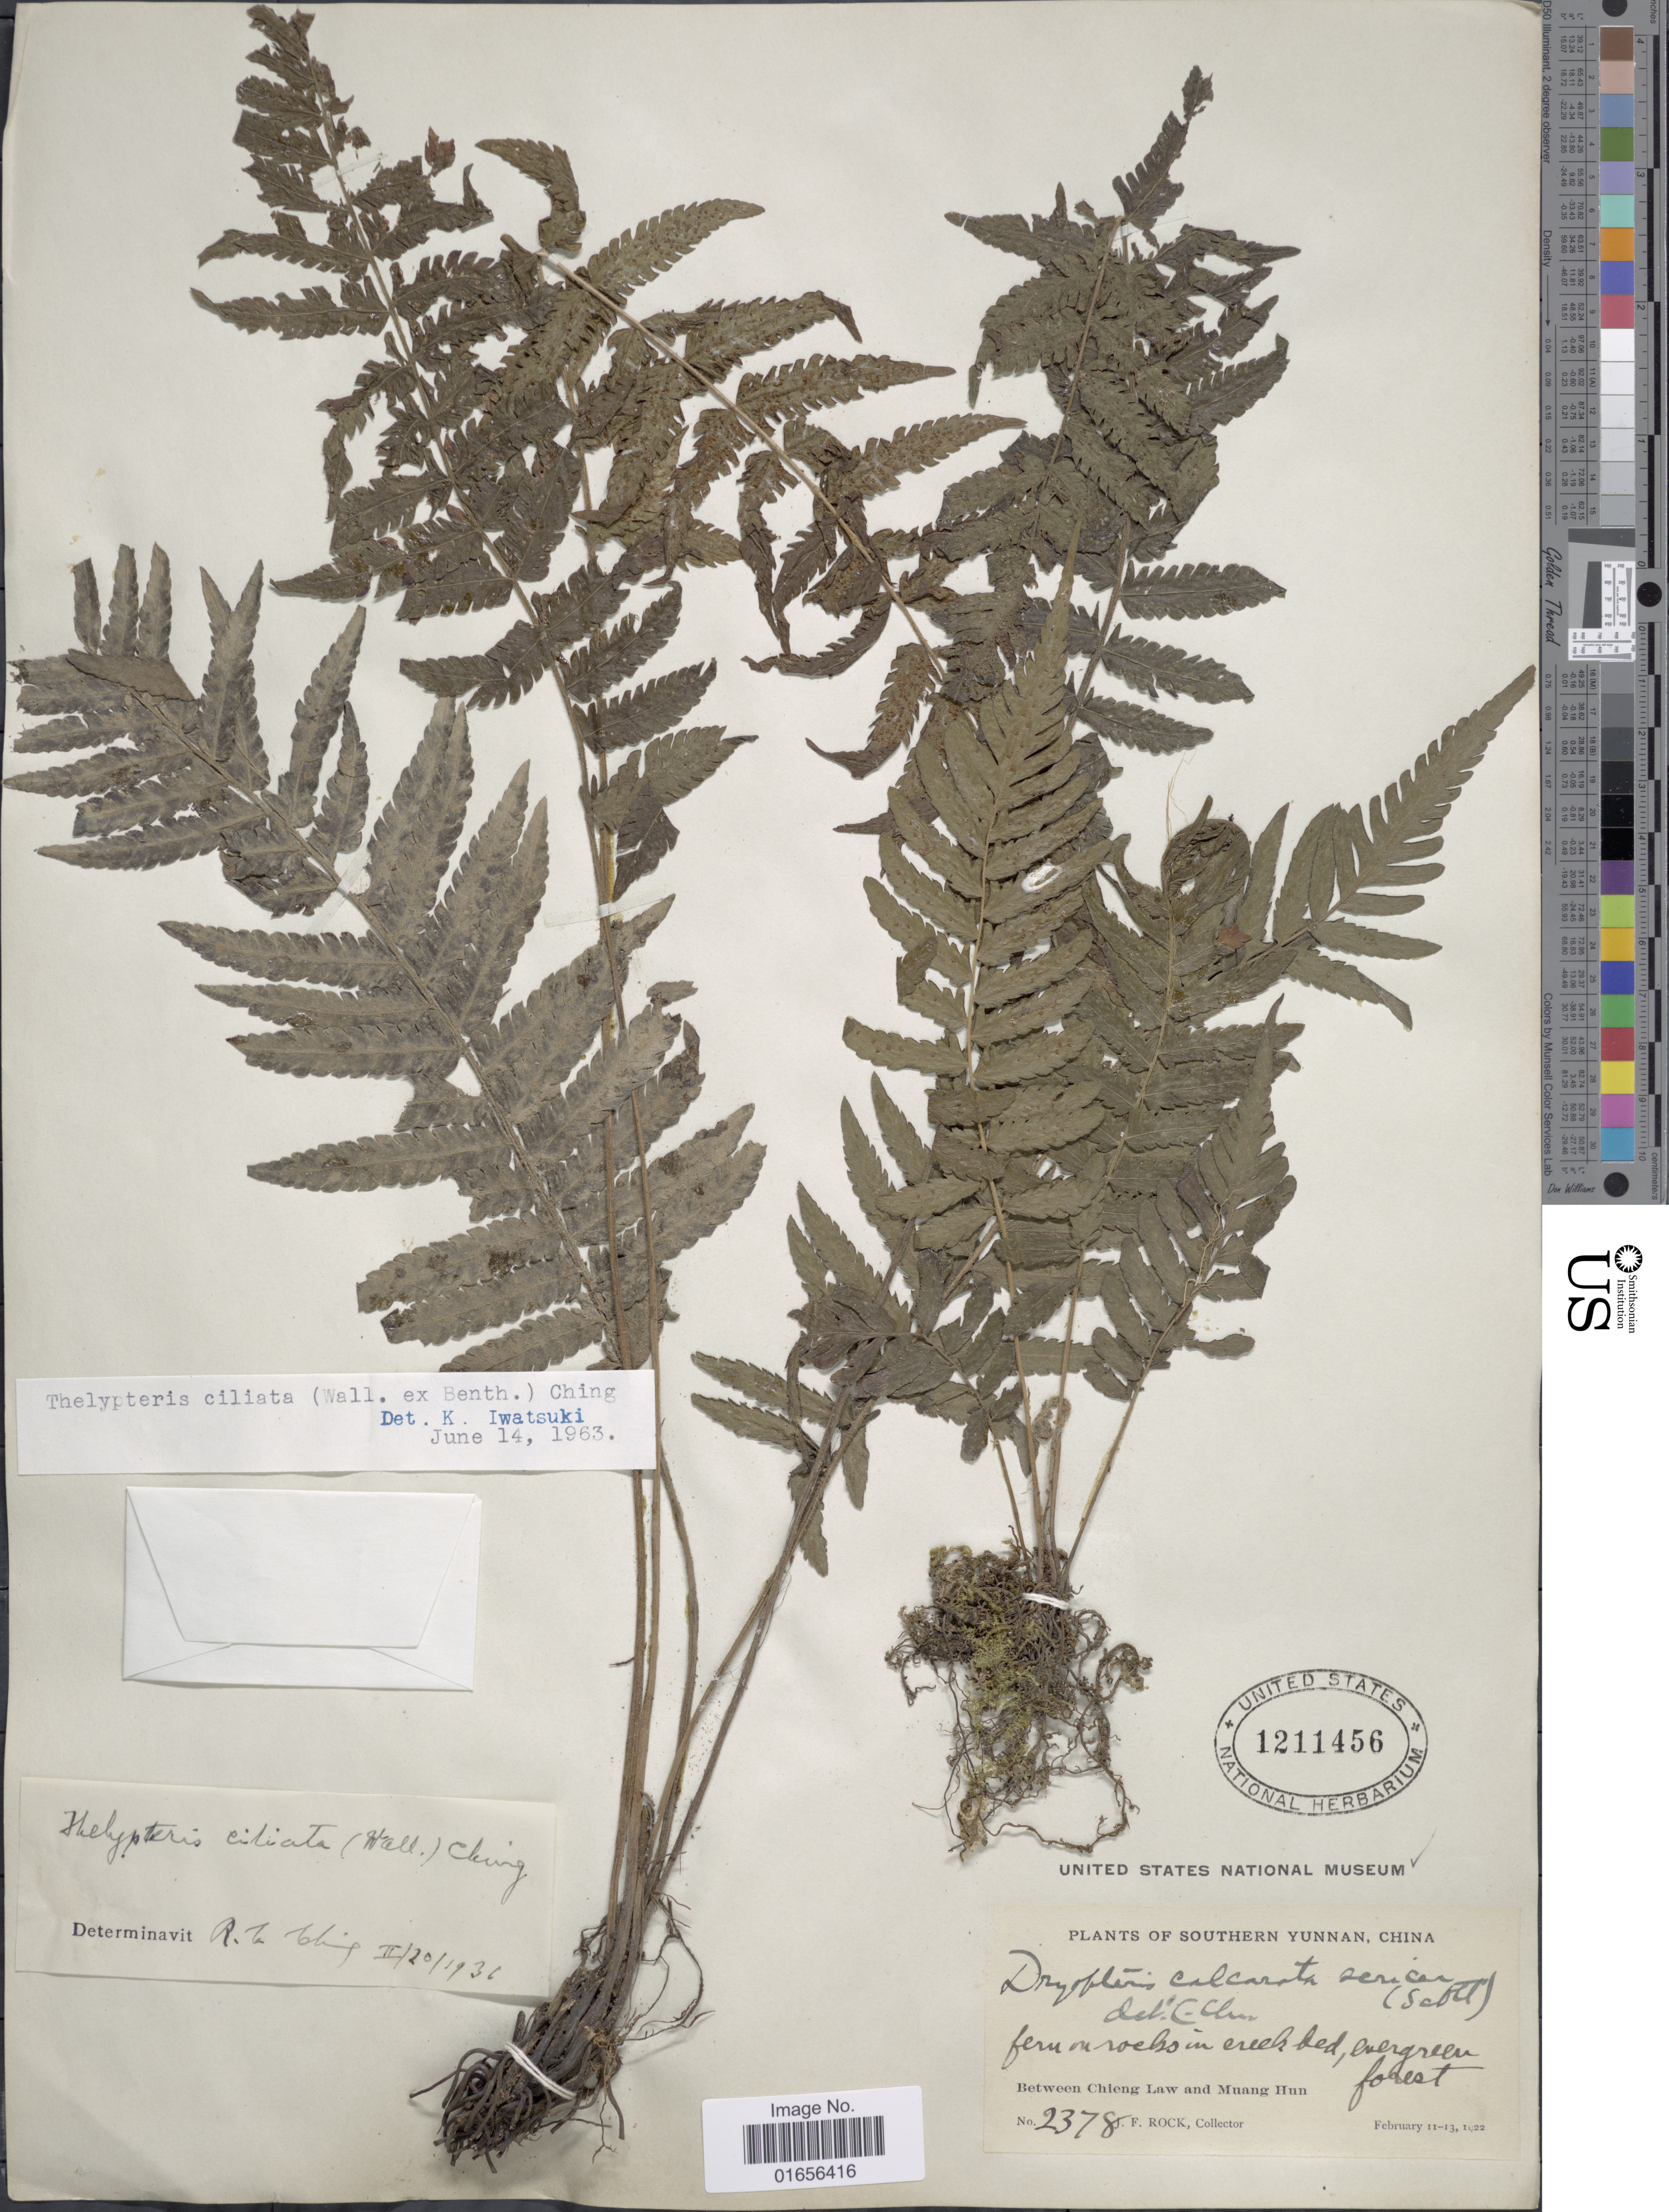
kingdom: Plantae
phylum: Tracheophyta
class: Polypodiopsida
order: Polypodiales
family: Thelypteridaceae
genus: Trigonospora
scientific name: Trigonospora ciliata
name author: (Benth.) Holttum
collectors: J. Rock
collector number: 2378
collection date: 1922-02-11/1922-02-13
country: China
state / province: Yunnan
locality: Southern Yunnan, China. Between Chieng Law and Muang Hun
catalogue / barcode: US 1211456